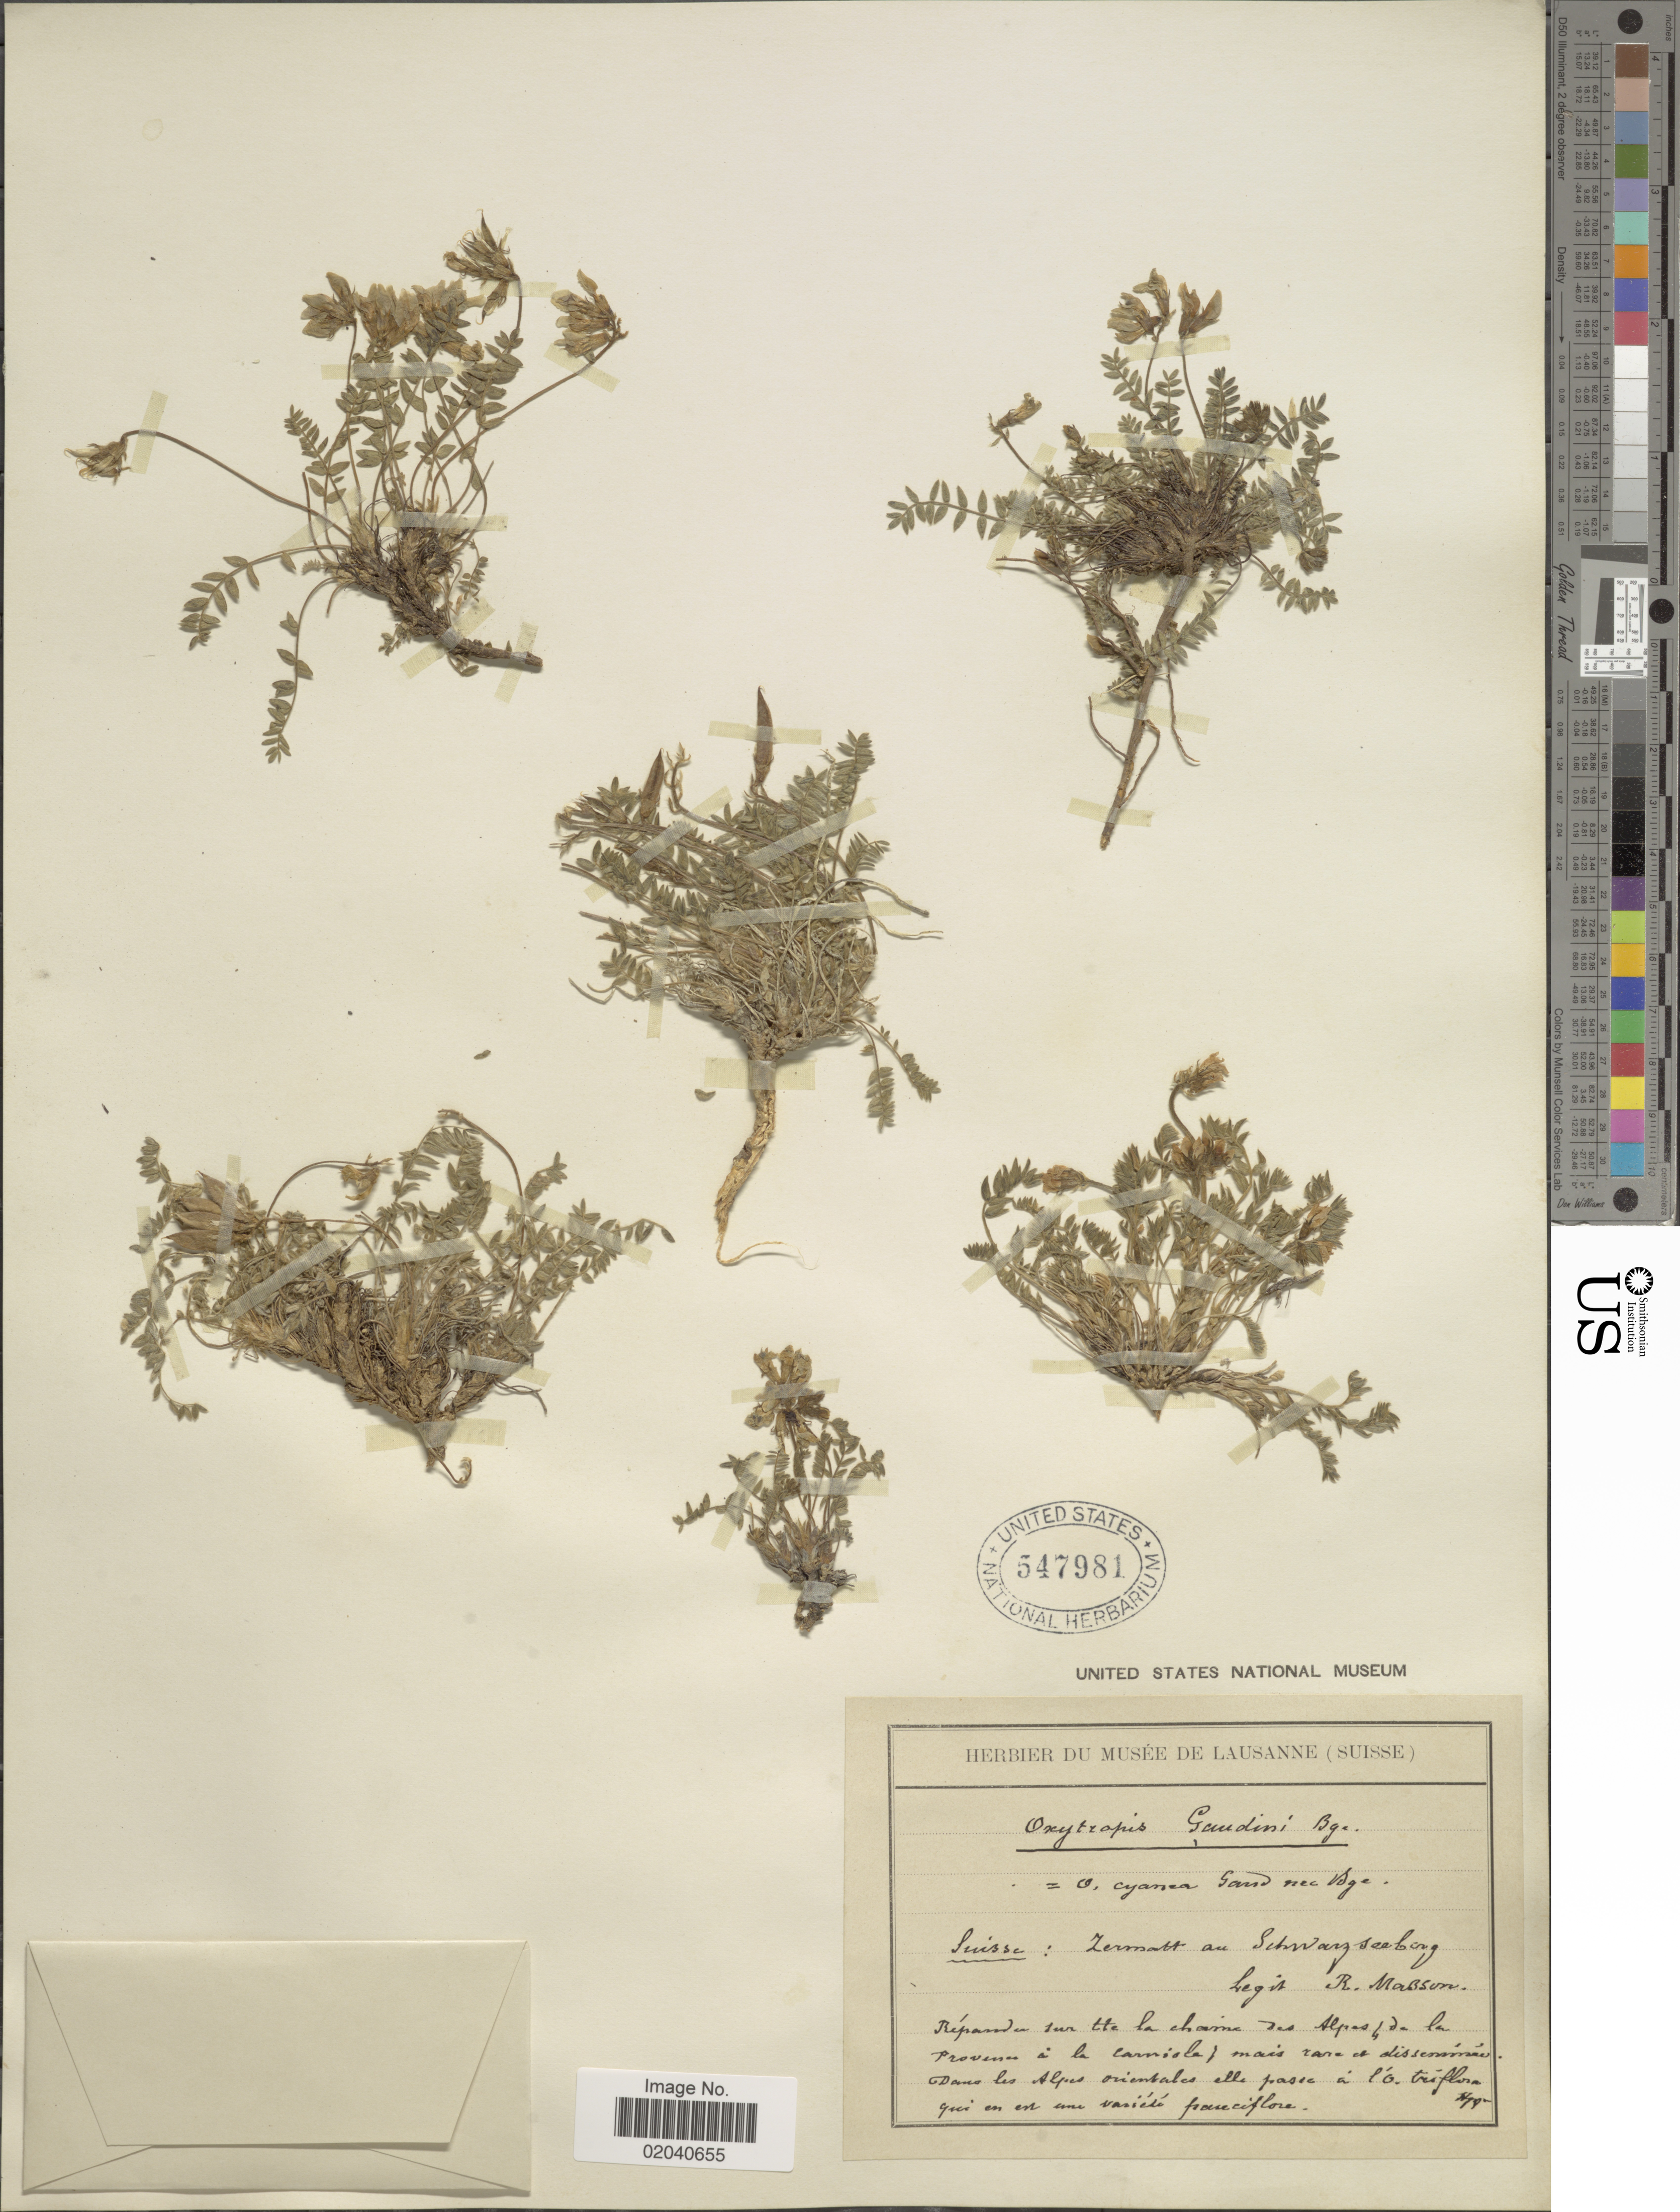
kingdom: Plantae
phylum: Tracheophyta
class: Magnoliopsida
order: Fabales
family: Fabaceae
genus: Oxytropis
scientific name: Oxytropis gaudini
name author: Bunge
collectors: R. Mabson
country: Switzerland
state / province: Valais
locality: Zermatt an Schwarzsee birg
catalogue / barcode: US 547981